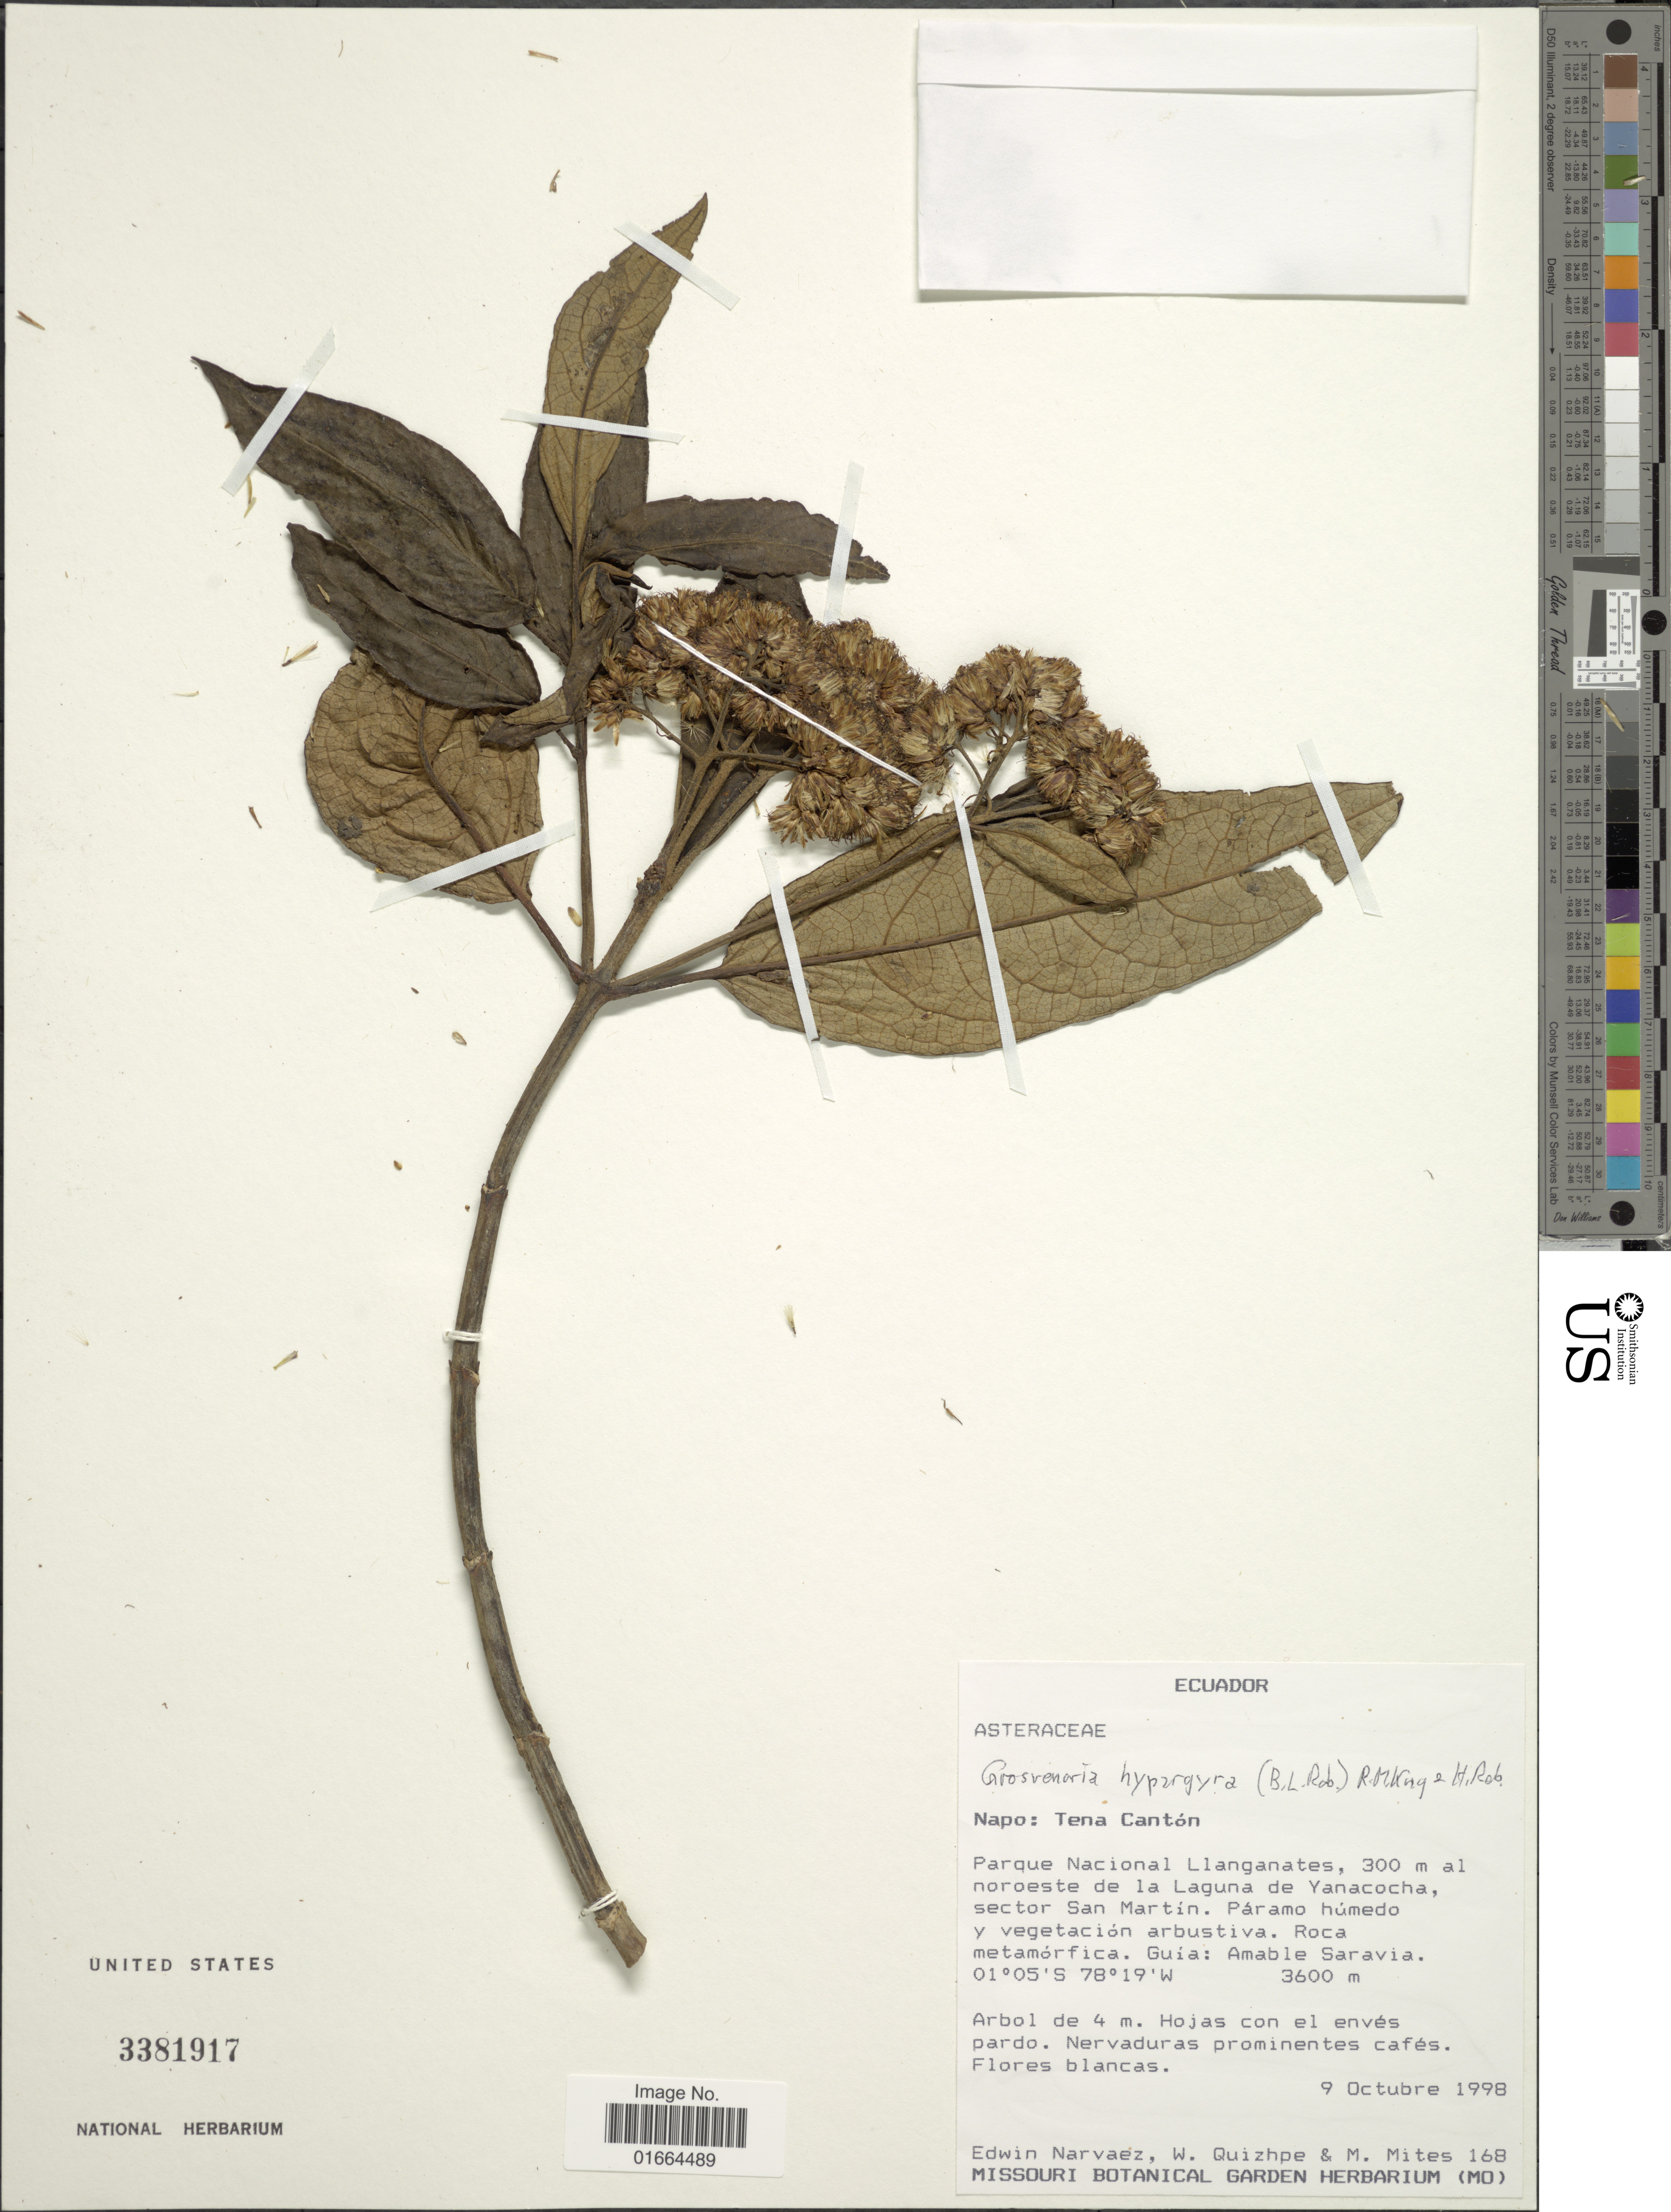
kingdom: Plantae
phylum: Tracheophyta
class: Magnoliopsida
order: Asterales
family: Asteraceae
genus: Grosvenoria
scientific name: Grosvenoria rimbachii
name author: (B.L. Rob.) R.M. King & H. Rob.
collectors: E. Narváez, W. Quizhpe & M. Mites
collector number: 168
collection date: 1998-10-09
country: Ecuador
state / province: Napo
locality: Tena Canton, Parque Nacional Llanganates, 300 m al noroeste de la Laguna de Yanacocha, sector San Martin, Paramo humedo y vegetacion arbustiva, Guia: Amable Saravia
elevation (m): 3600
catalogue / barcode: US 3381917